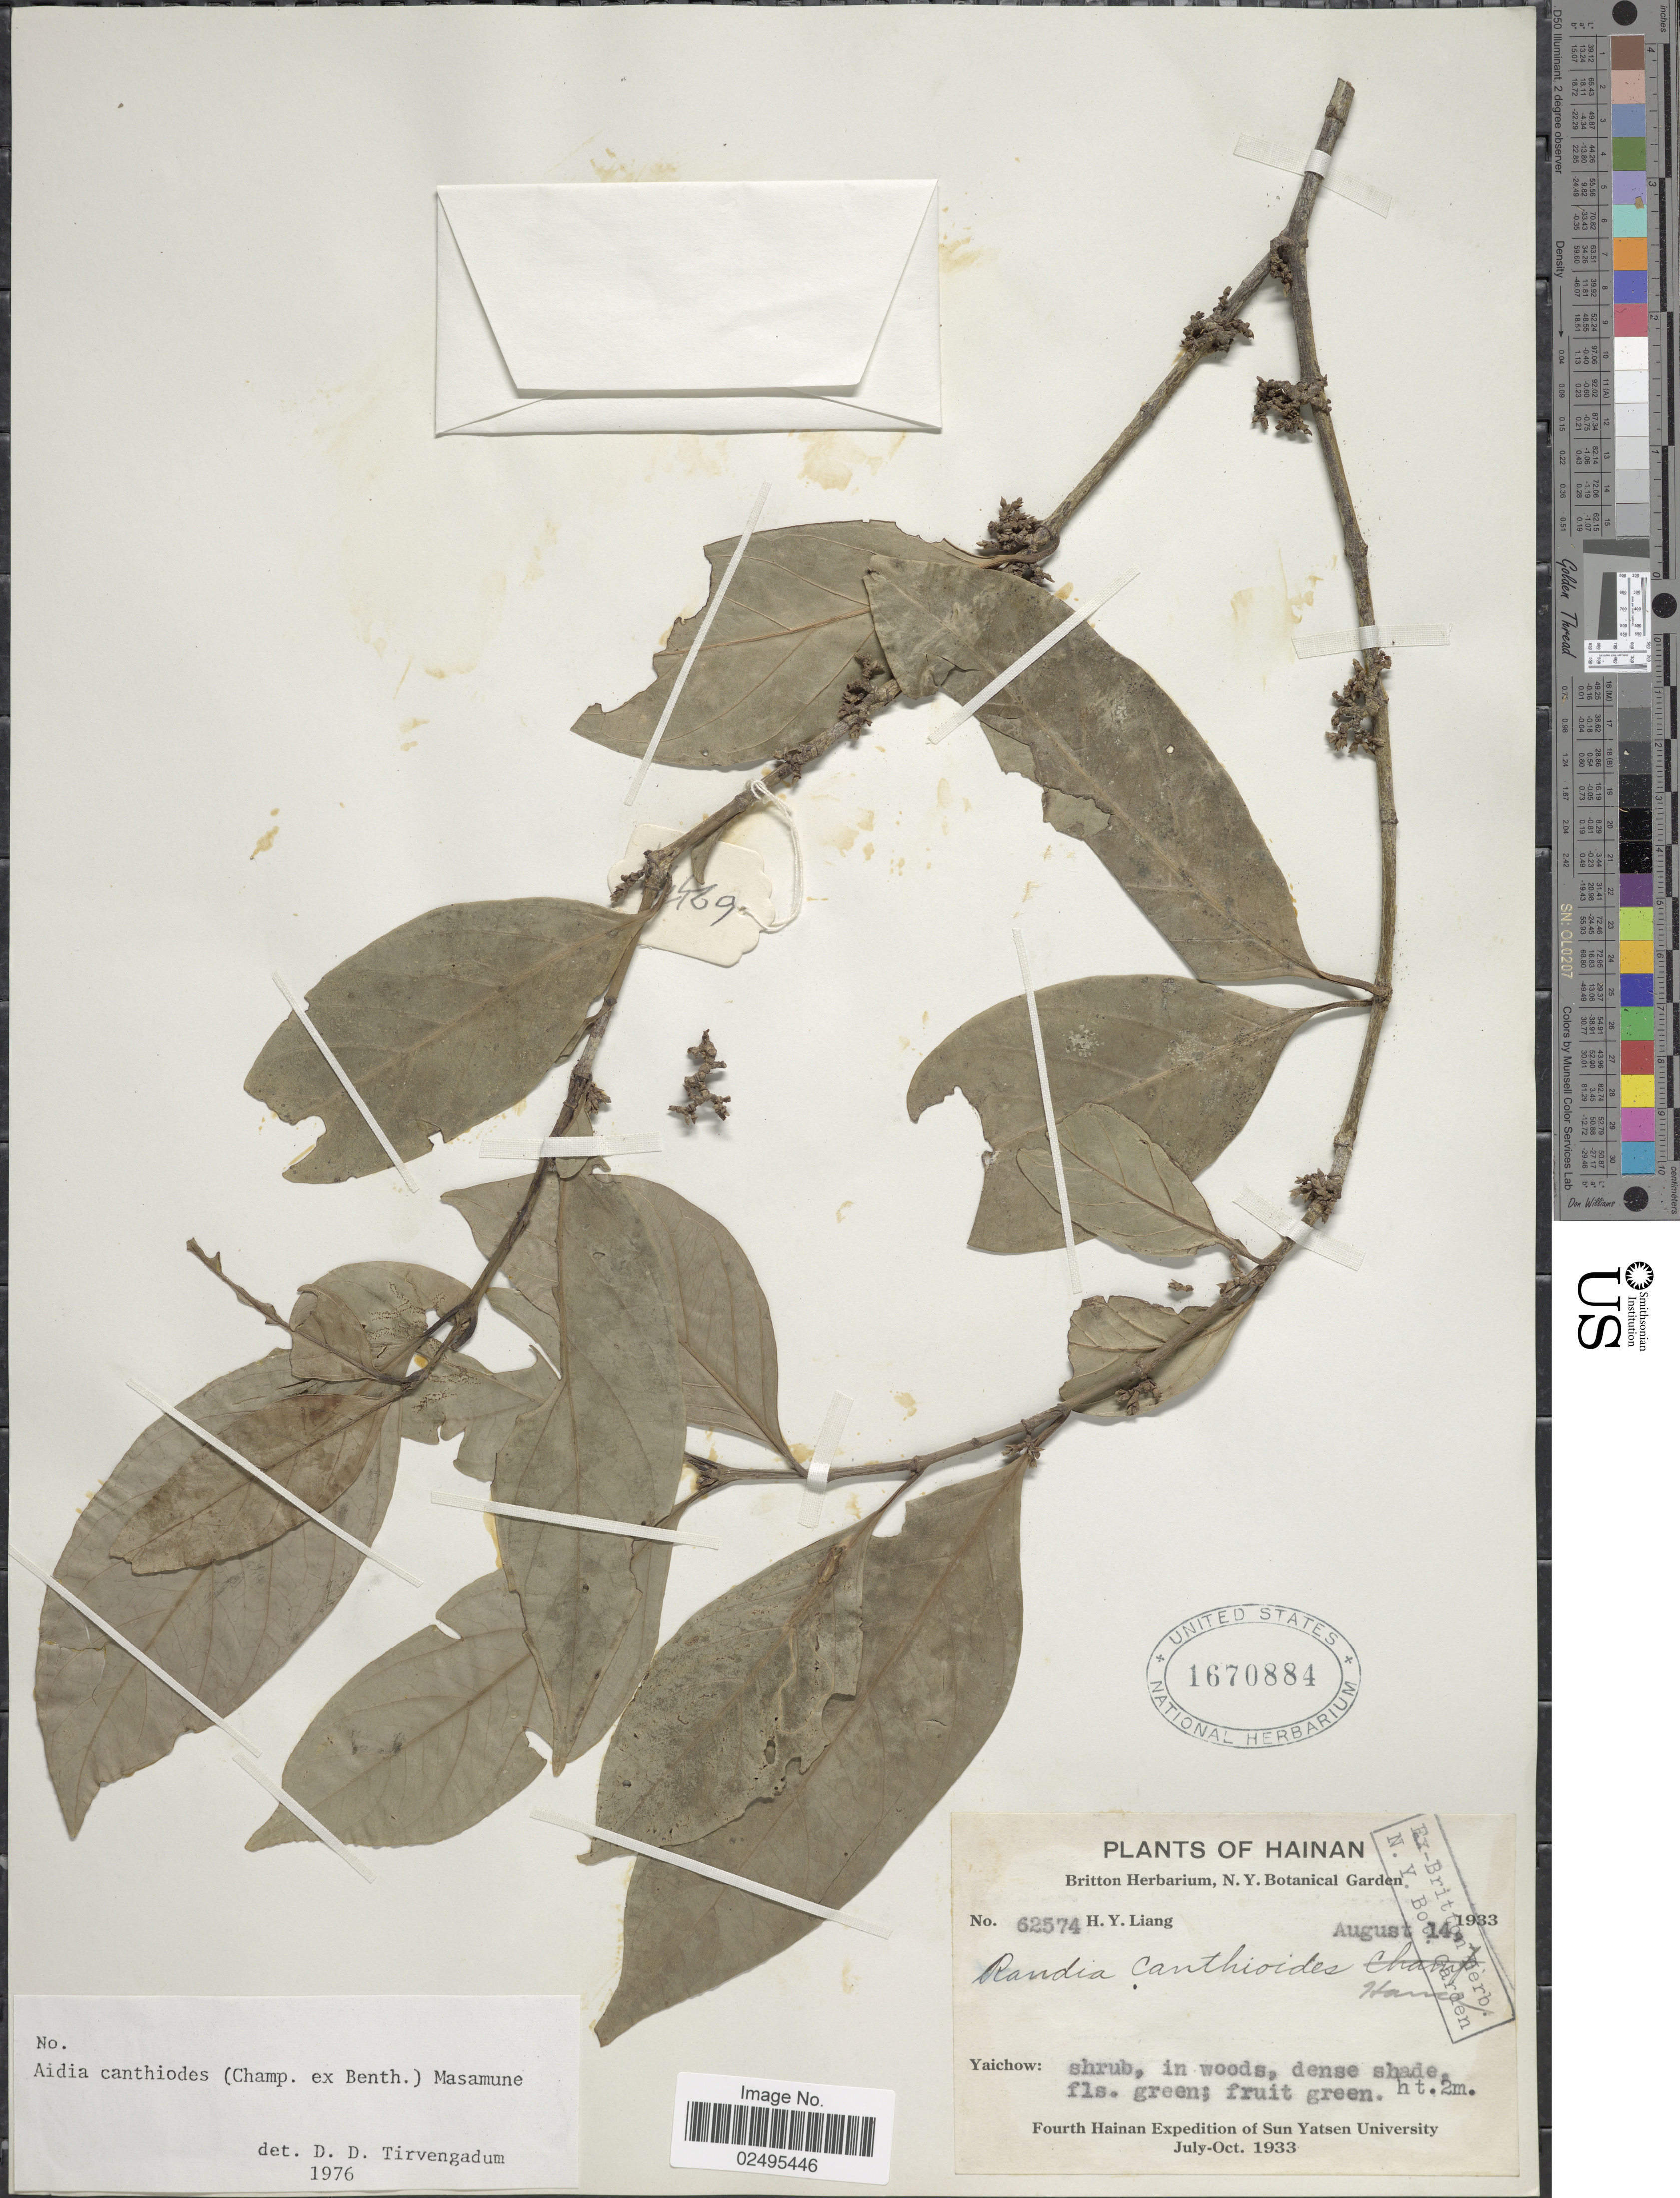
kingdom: Plantae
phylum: Tracheophyta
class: Magnoliopsida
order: Gentianales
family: Rubiaceae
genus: Aidia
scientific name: Aidia canthioides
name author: (Champ. ex Benth.) Masam.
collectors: H. Y. Liang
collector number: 62574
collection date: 1933-08-14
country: China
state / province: Hainan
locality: Yaichow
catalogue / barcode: US 1670884